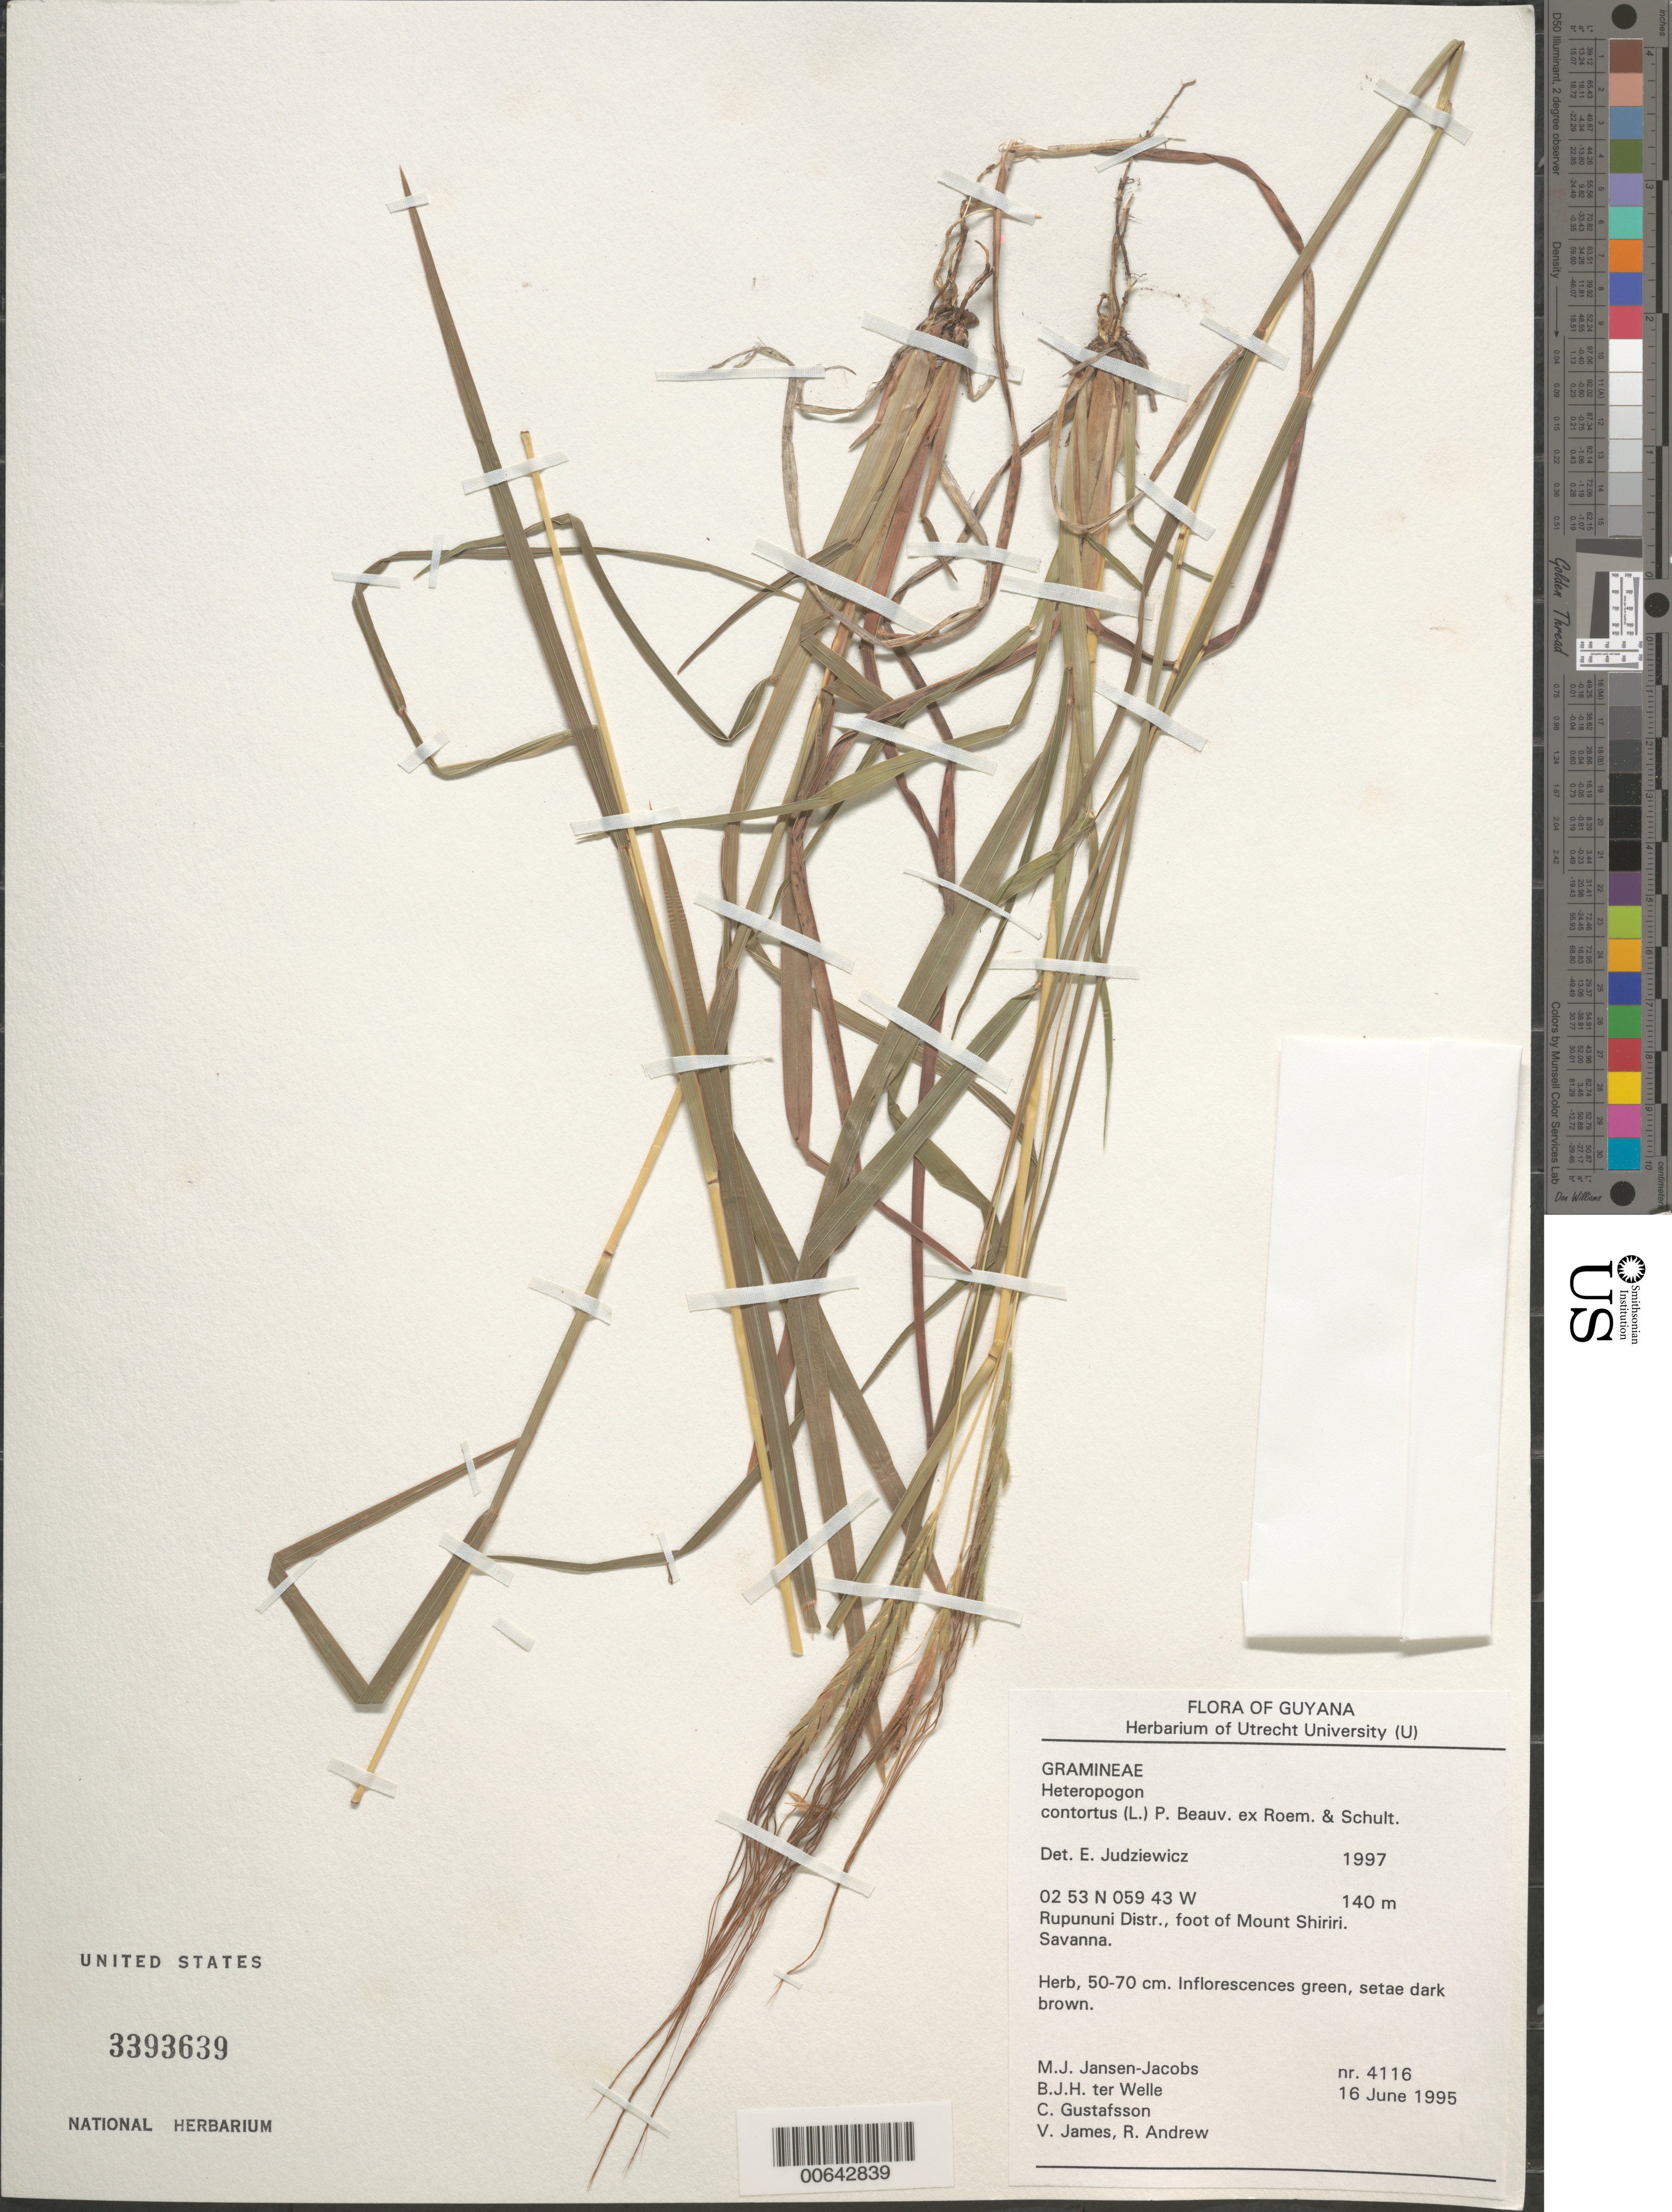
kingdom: Plantae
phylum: Tracheophyta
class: Liliopsida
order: Poales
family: Poaceae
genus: Heteropogon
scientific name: Heteropogon contortus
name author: (L.) P. Beauv. ex Roem. & Schult.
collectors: M. J. Jansen-Jacobs, B. Welle, C. Gustafsson, V. James & R. Andrew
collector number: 4116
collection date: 1995-06-16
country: Guyana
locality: Rupununi Distr., foot of Mount Shiriri.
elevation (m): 140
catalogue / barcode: US 3393639